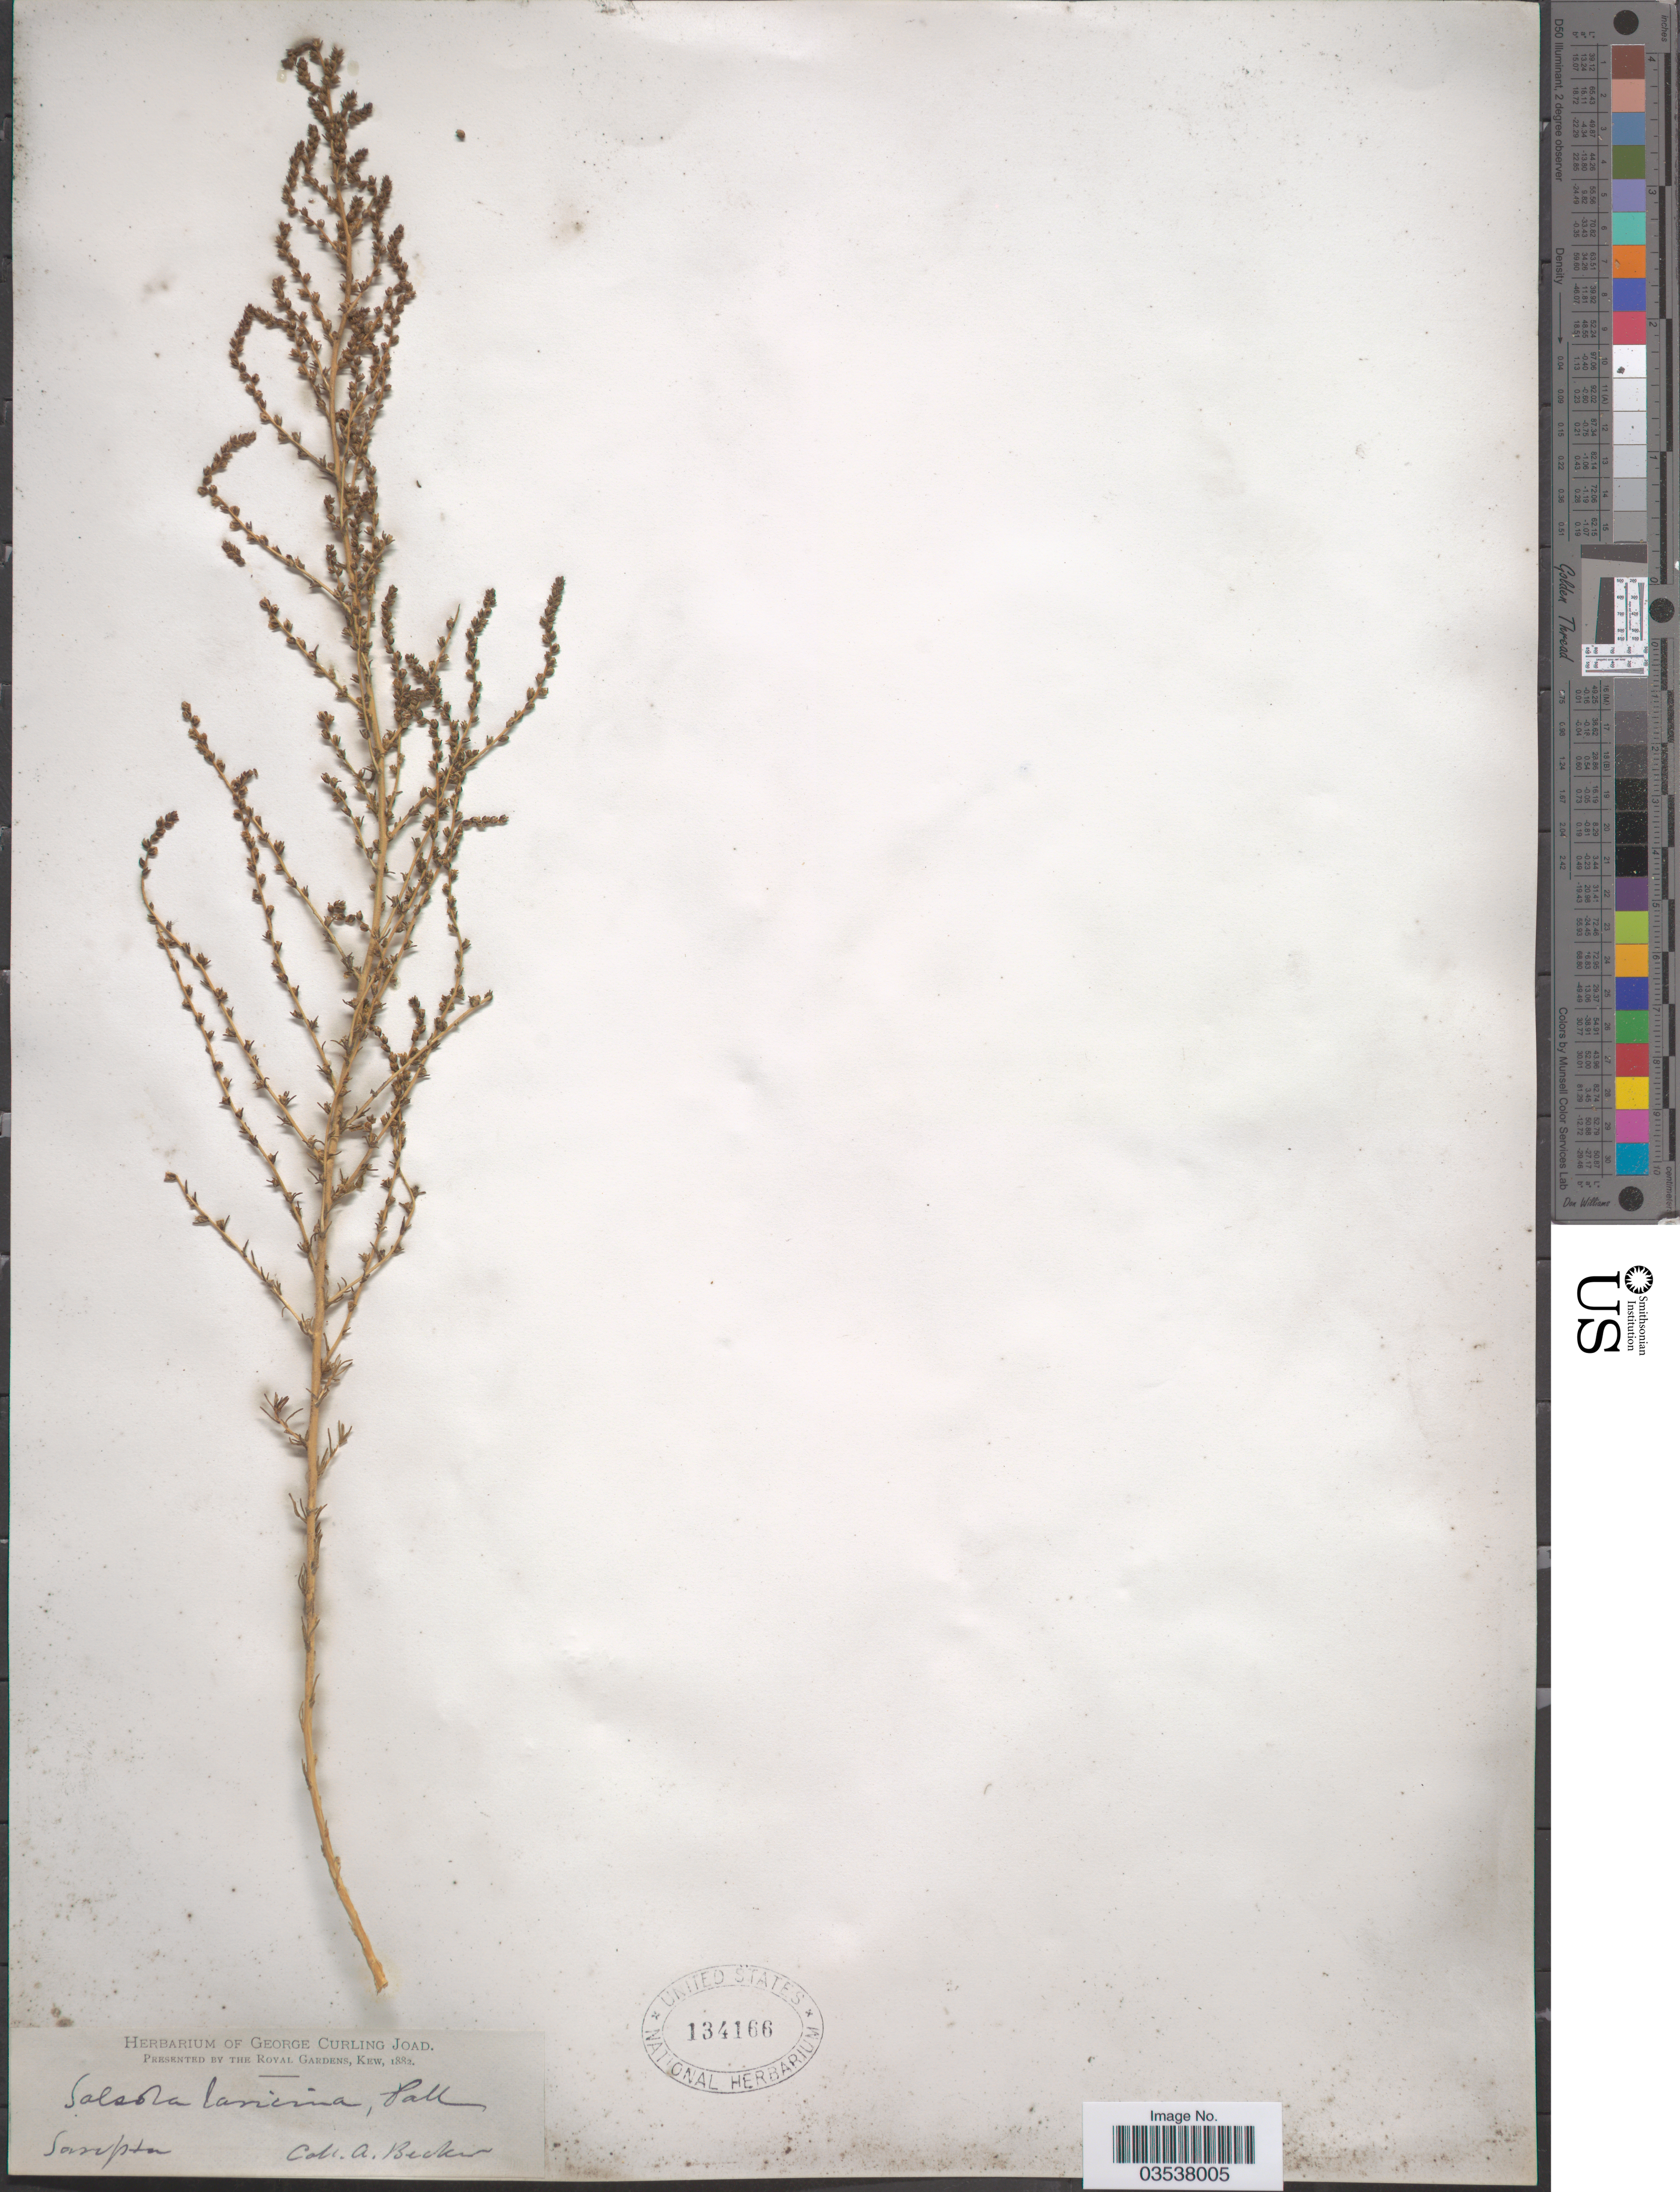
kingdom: Plantae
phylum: Tracheophyta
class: Magnoliopsida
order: Caryophyllales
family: Amaranthaceae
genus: Caroxylon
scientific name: Caroxylon laricinum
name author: (Pall.) Tzvelev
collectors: A. Becker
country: Russian Federation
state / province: Volgograd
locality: Sarepta.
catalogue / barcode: US 134166